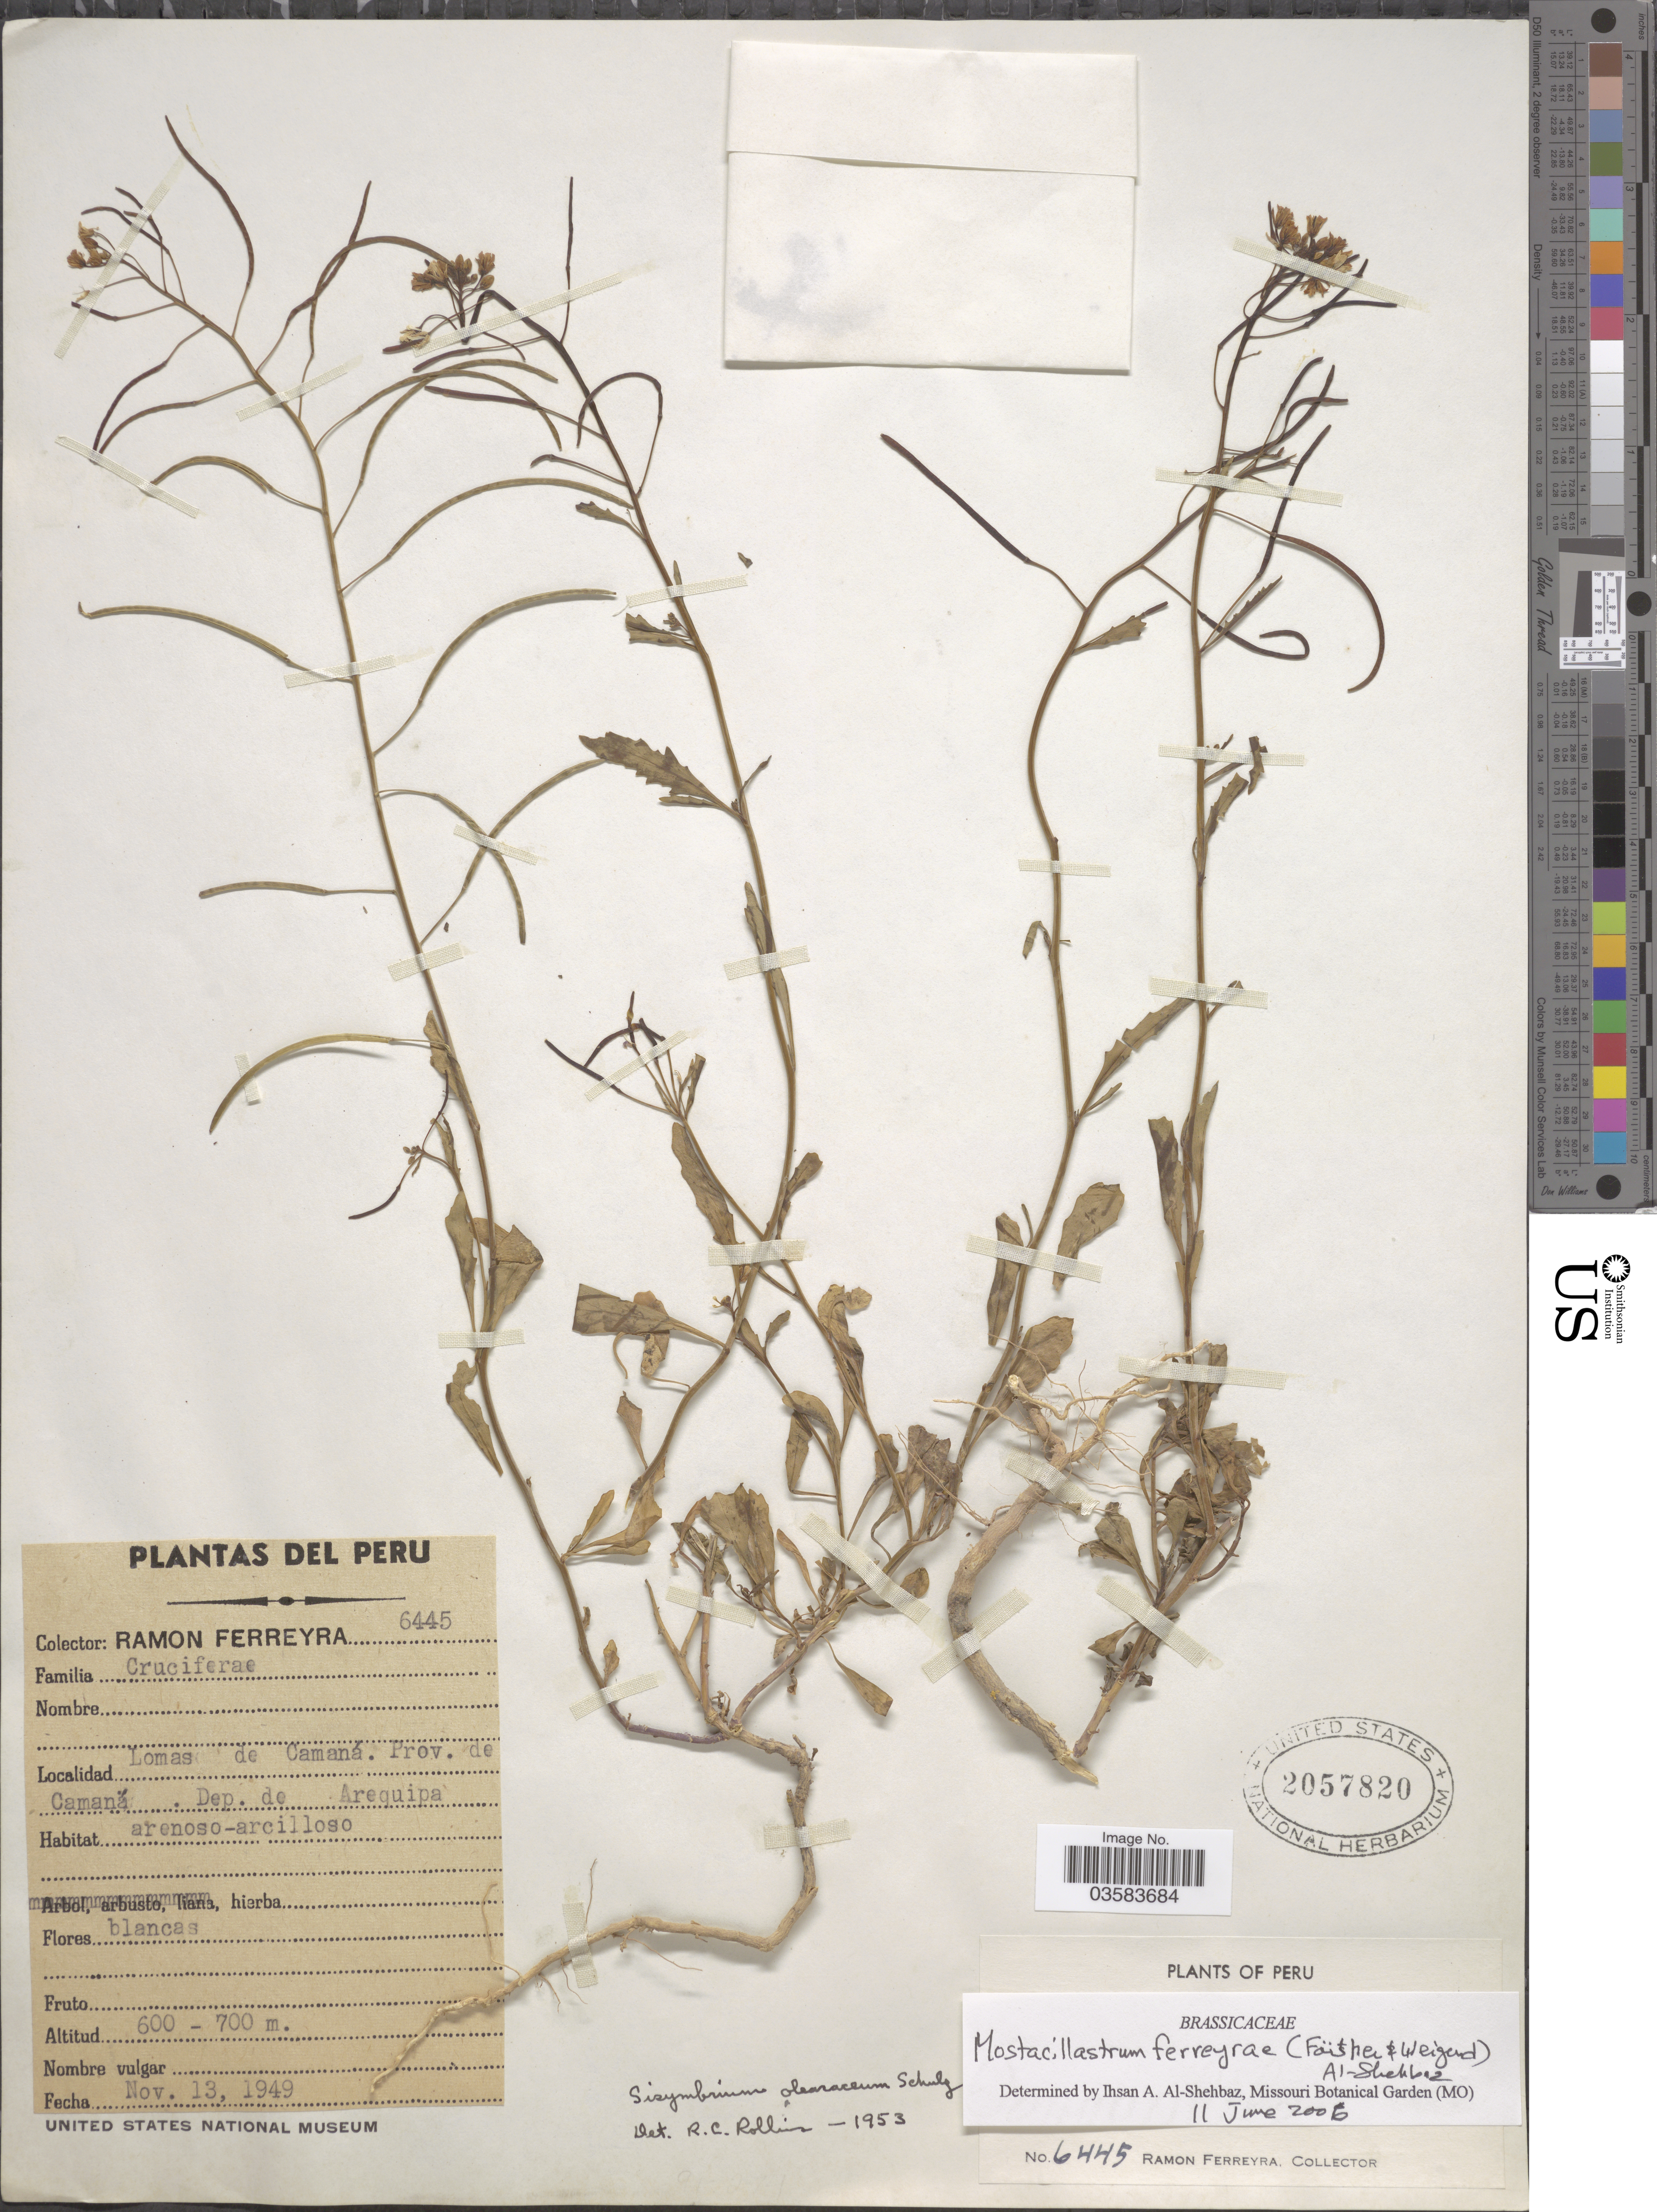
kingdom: Plantae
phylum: Tracheophyta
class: Magnoliopsida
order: Brassicales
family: Brassicaceae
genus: Mostacillastrum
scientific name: Mostacillastrum ferreyrae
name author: (Fôrther & Weigend) Al-Shehbaz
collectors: R. A. Ferreyra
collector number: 6445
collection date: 1949-11-13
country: Peru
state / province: Arequipa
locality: Lomas de Camaná. Prov. de Camaná. Dep. de Arequipa.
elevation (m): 600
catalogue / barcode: US 2057820